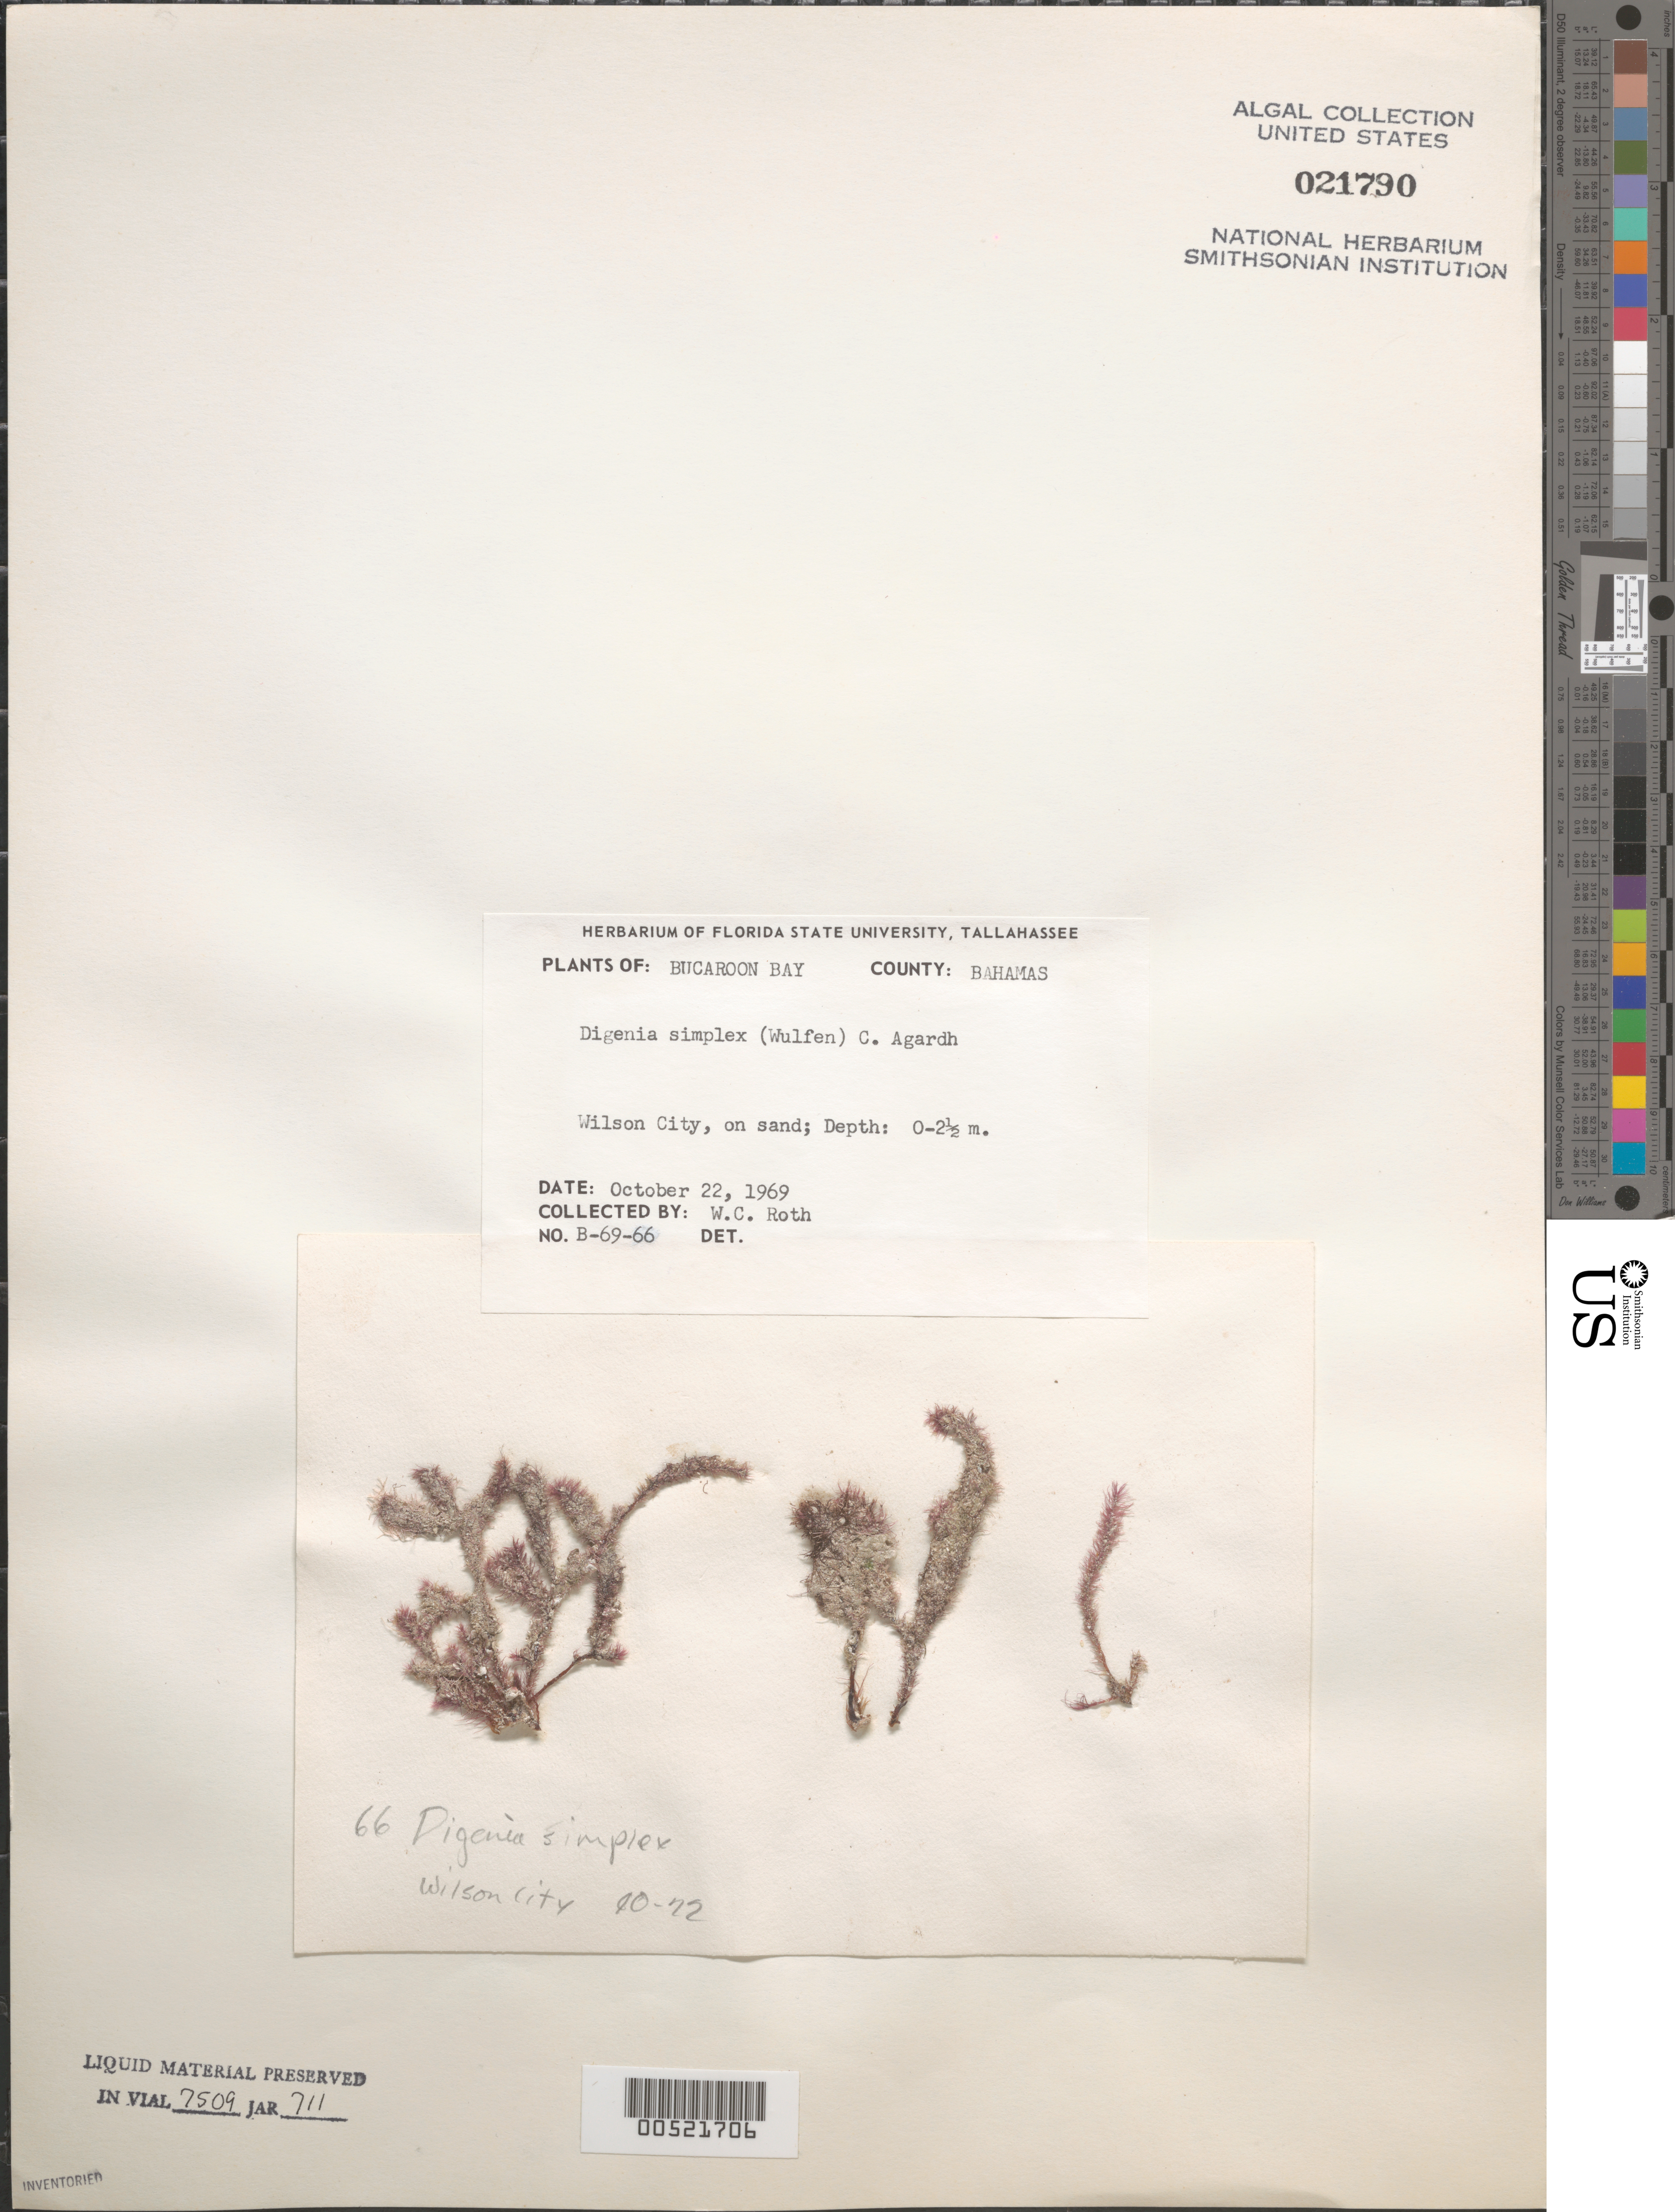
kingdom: Plantae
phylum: Rhodophyta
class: Florideophyceae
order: Ceramiales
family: Rhodomelaceae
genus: Digenea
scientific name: Digenea simplex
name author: (Wulfen) C. Agardh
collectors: W. C. Roth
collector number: K-69-66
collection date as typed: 22 Oct 1969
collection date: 1969-10-22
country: Bahamas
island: Great Abaco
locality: Wilson City, Buckaroon Bay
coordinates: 26 22'00" N, 77 02'00" W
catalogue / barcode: US 21790